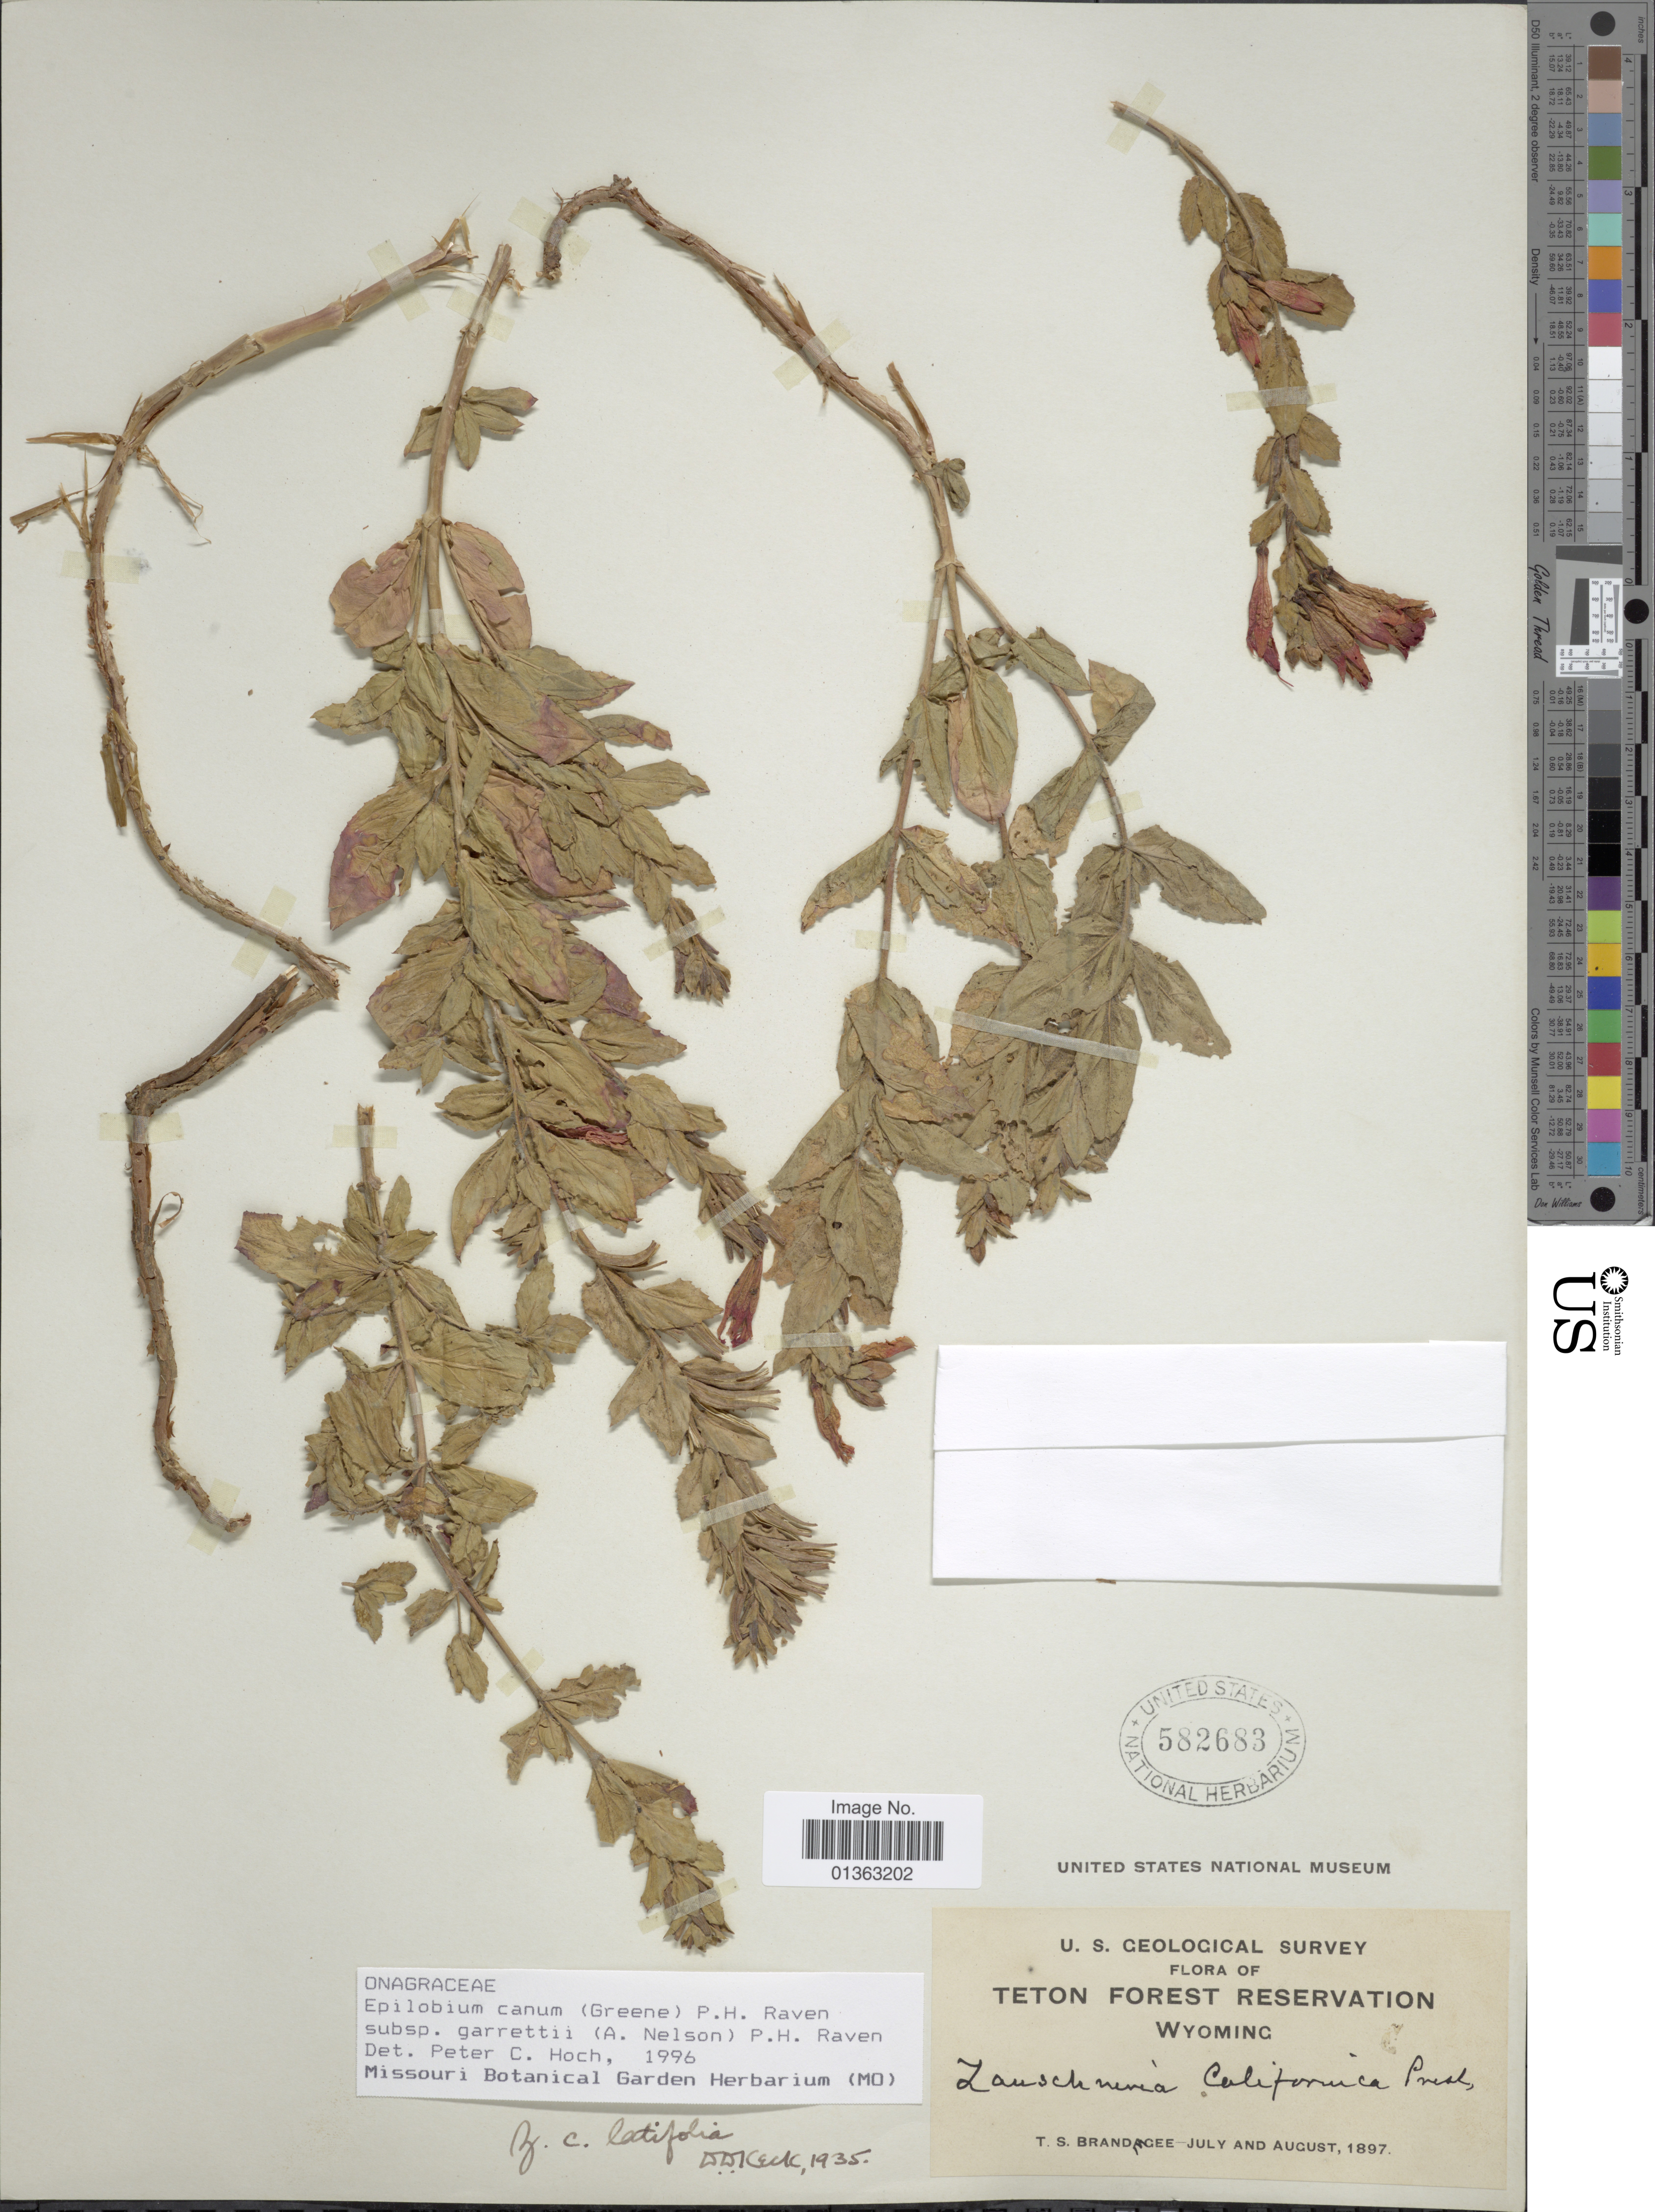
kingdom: Plantae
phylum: Tracheophyta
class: Magnoliopsida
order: Myrtales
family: Onagraceae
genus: Epilobium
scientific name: Epilobium canum subsp. garrettii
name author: (A. Nelson) P.H. Raven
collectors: T. S. Brandegee (herbarium)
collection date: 1897-07/1897-08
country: United States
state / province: Wyoming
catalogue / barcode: US 582683